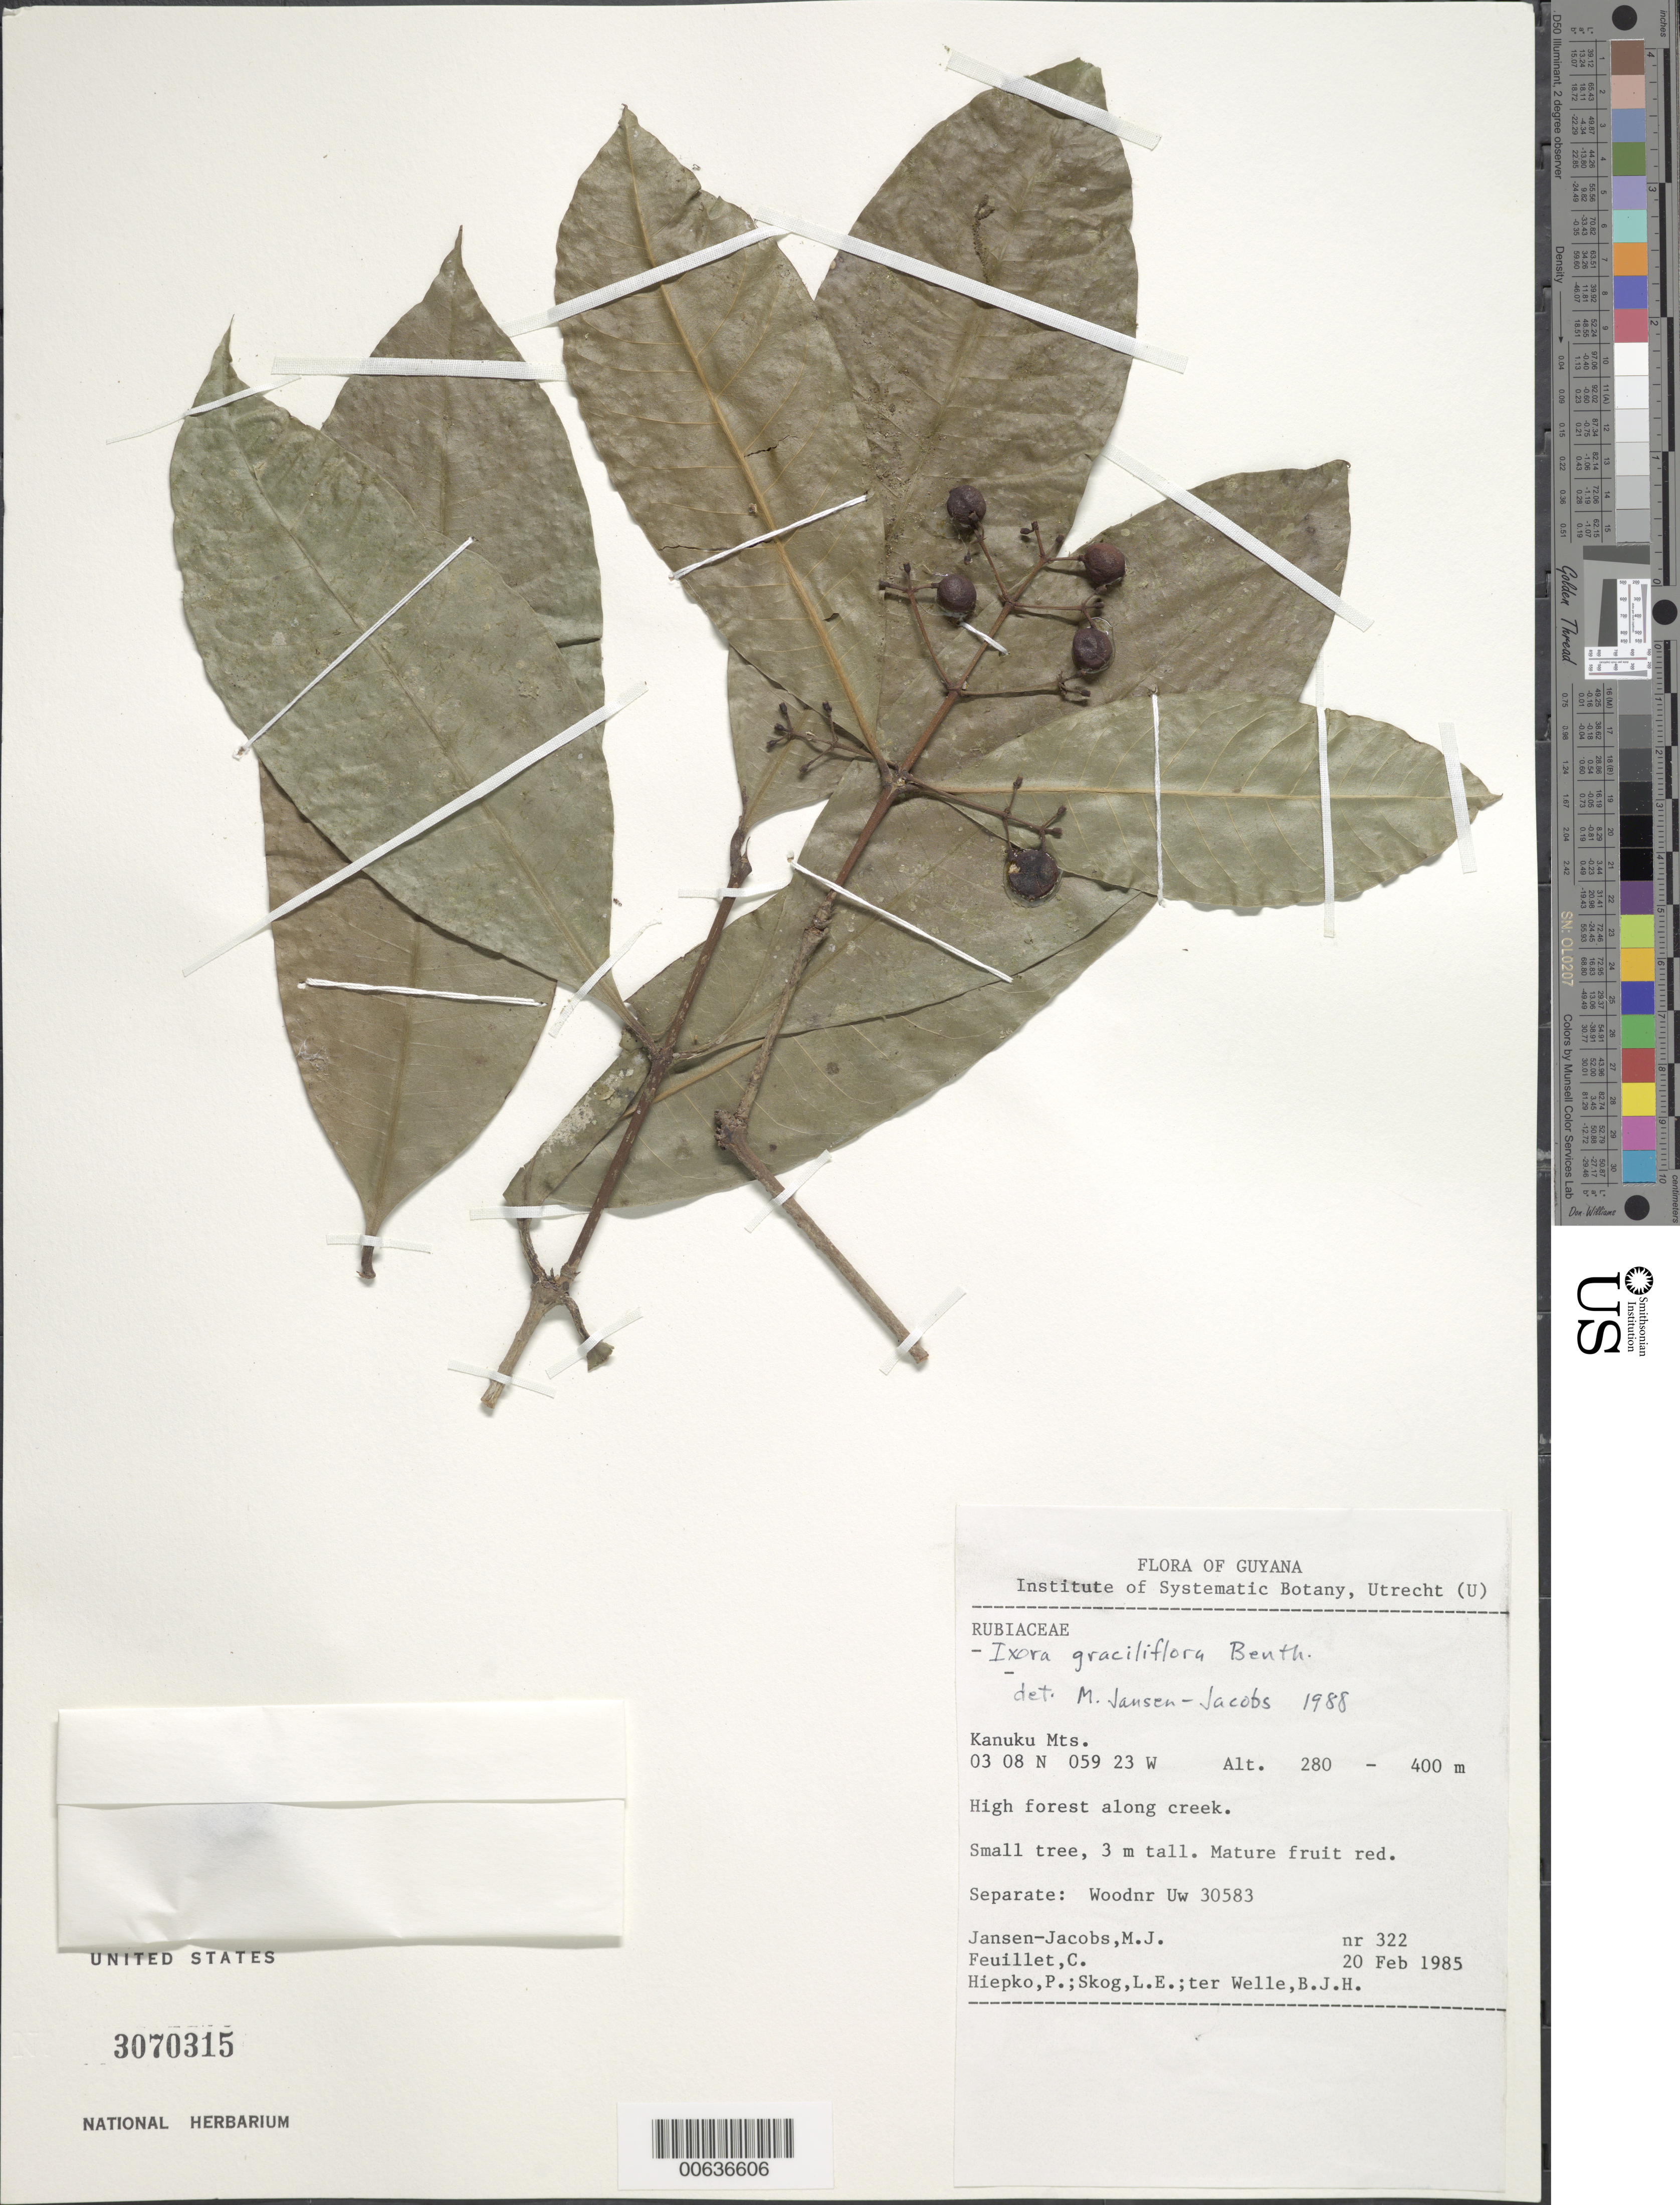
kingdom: Plantae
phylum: Tracheophyta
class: Magnoliopsida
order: Gentianales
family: Rubiaceae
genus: Ixora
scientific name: Ixora graciliflora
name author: Benth.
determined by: Jansen-Jacobs, M. J., (U), Nationaal Herbarium Nederland, Utrecht University branch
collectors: M. J. Jansen-Jacobs, C. Feuillet, P. H. Hiepko, L. E. Skog & B. Welle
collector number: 322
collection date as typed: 20-Feb-85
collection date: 1985-02-20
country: Guyana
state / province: U. Takutu-U. Essequibo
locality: Kanuku Mts.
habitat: High forest along creek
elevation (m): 280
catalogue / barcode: US 3070315